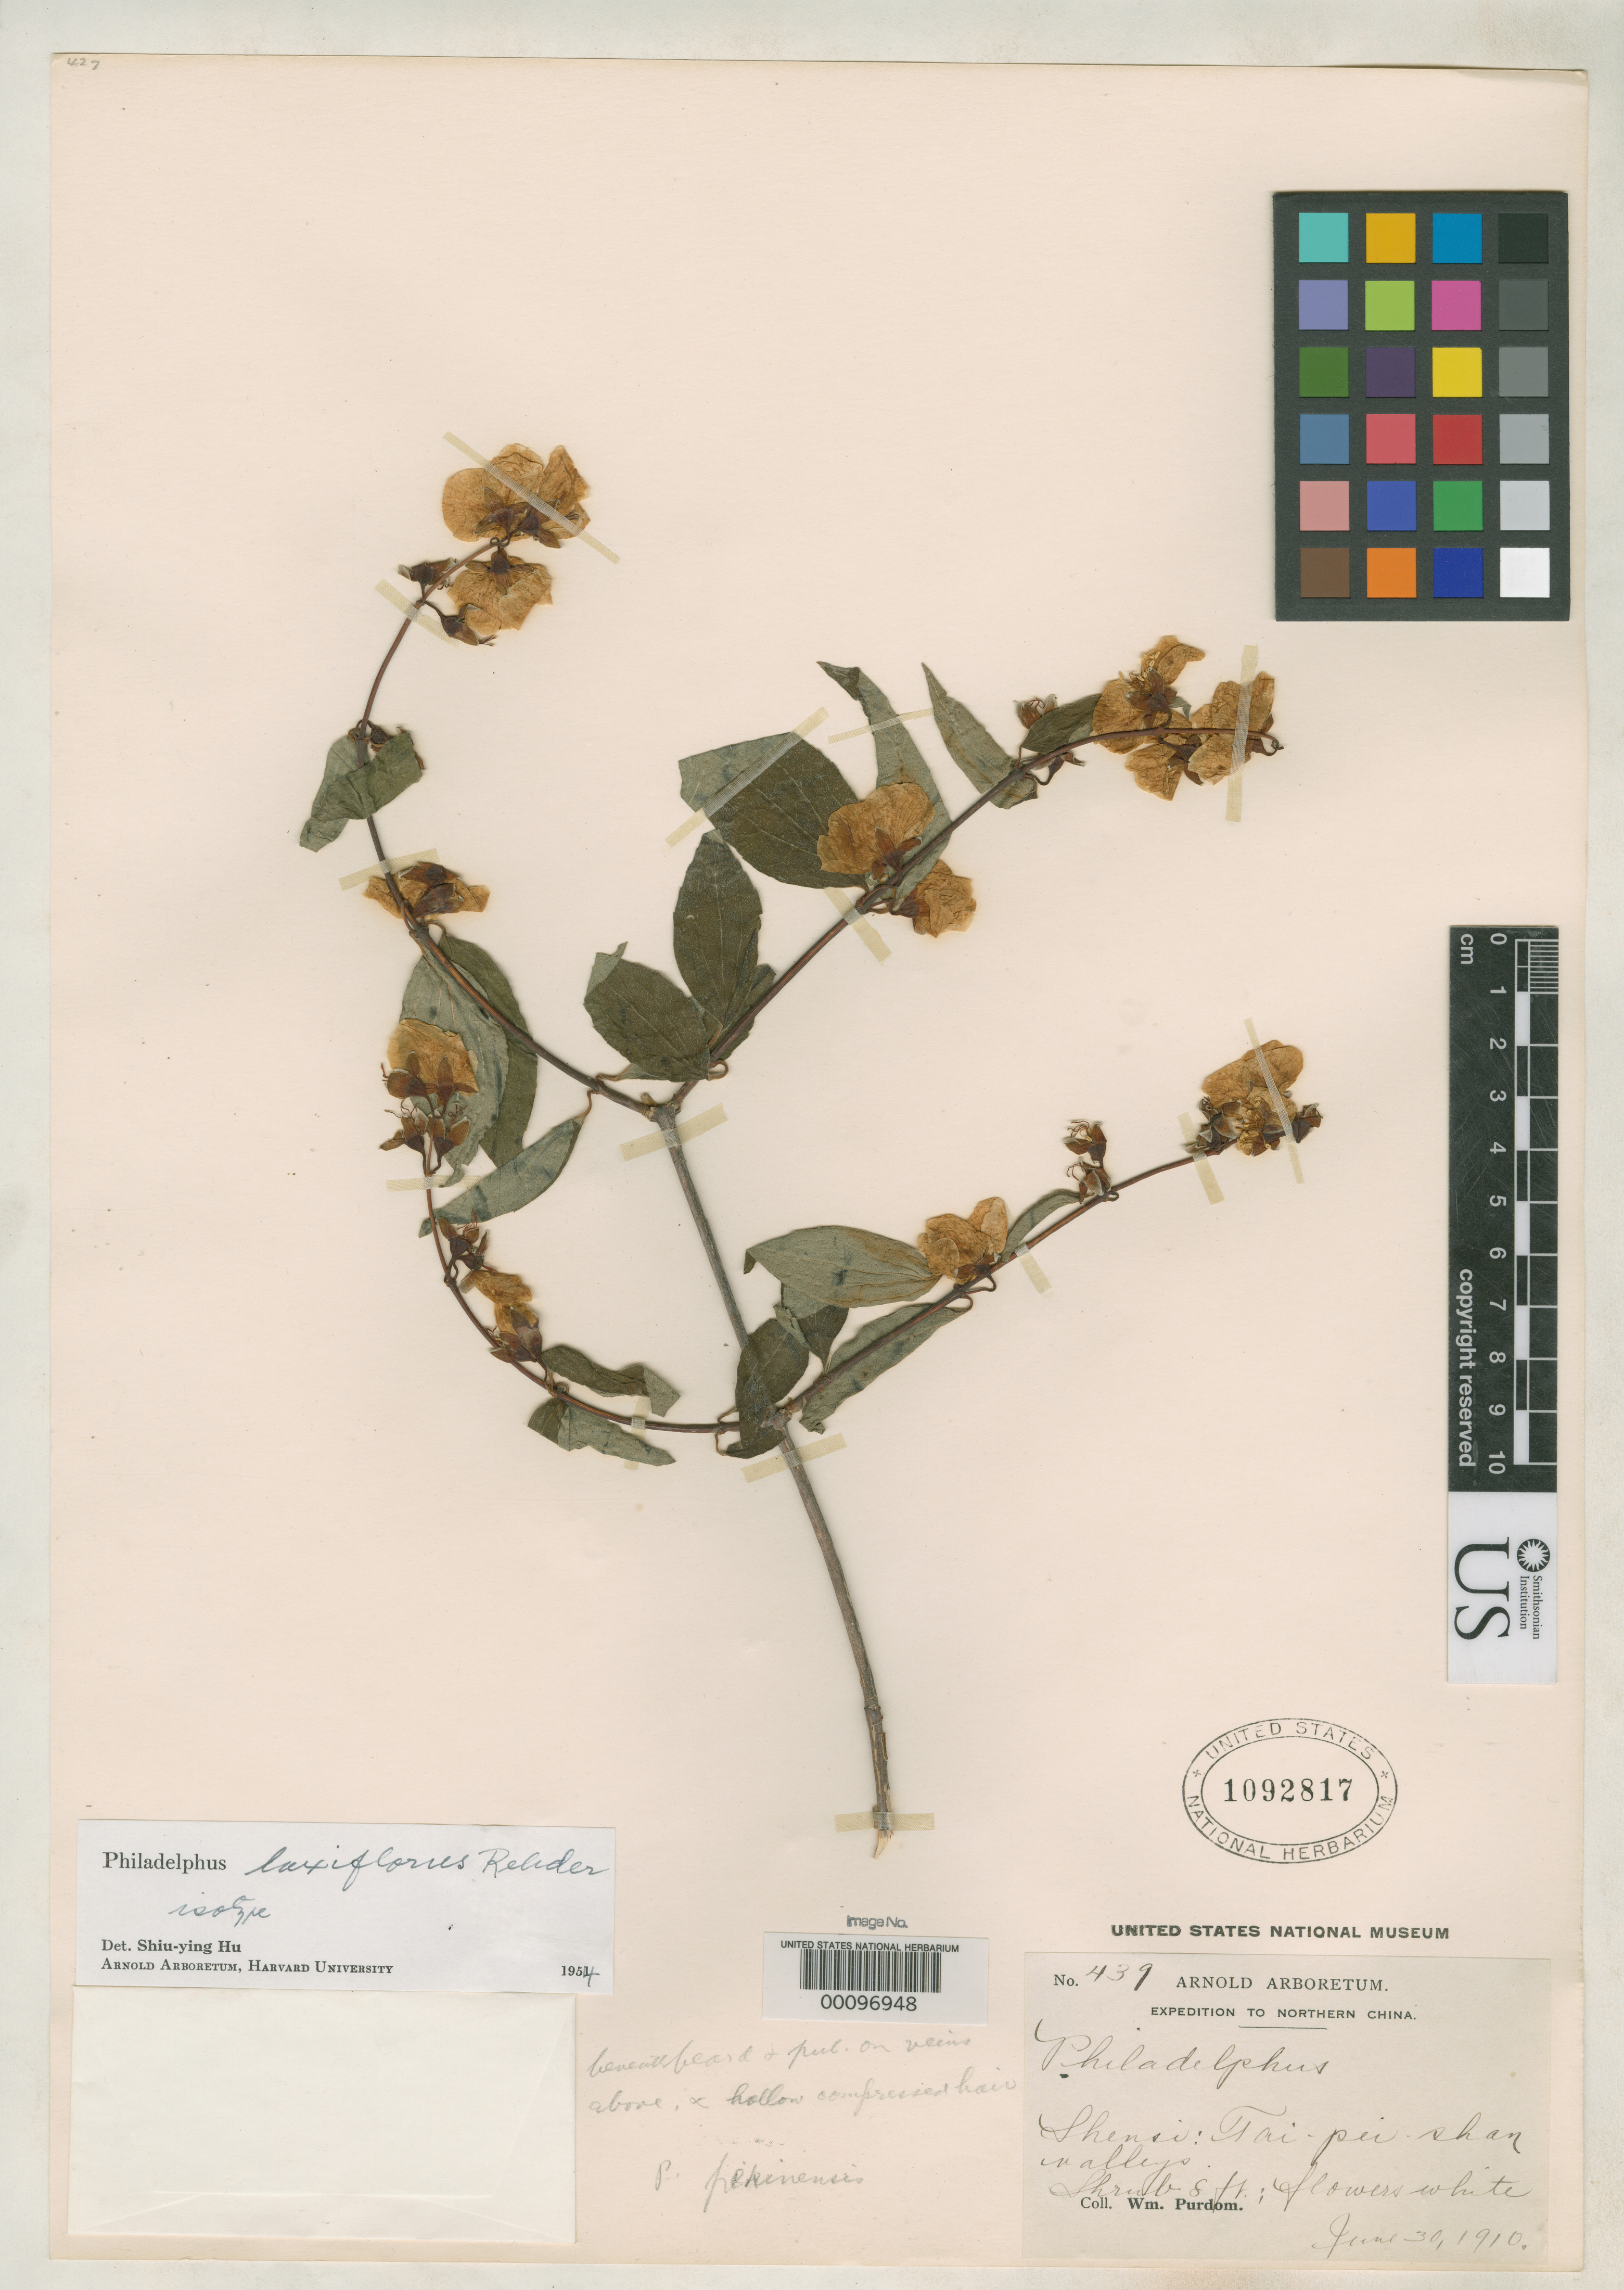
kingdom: Plantae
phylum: Tracheophyta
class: Magnoliopsida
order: Cornales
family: Hydrangeaceae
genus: Philadelphus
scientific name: Philadelphus laxiflorus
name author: Rehder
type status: Isotype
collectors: W. Purdom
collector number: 439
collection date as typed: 30 Jun 1910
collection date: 1910-06-30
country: China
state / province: Shaanxi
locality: Taipei-shan.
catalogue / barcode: US 1092817